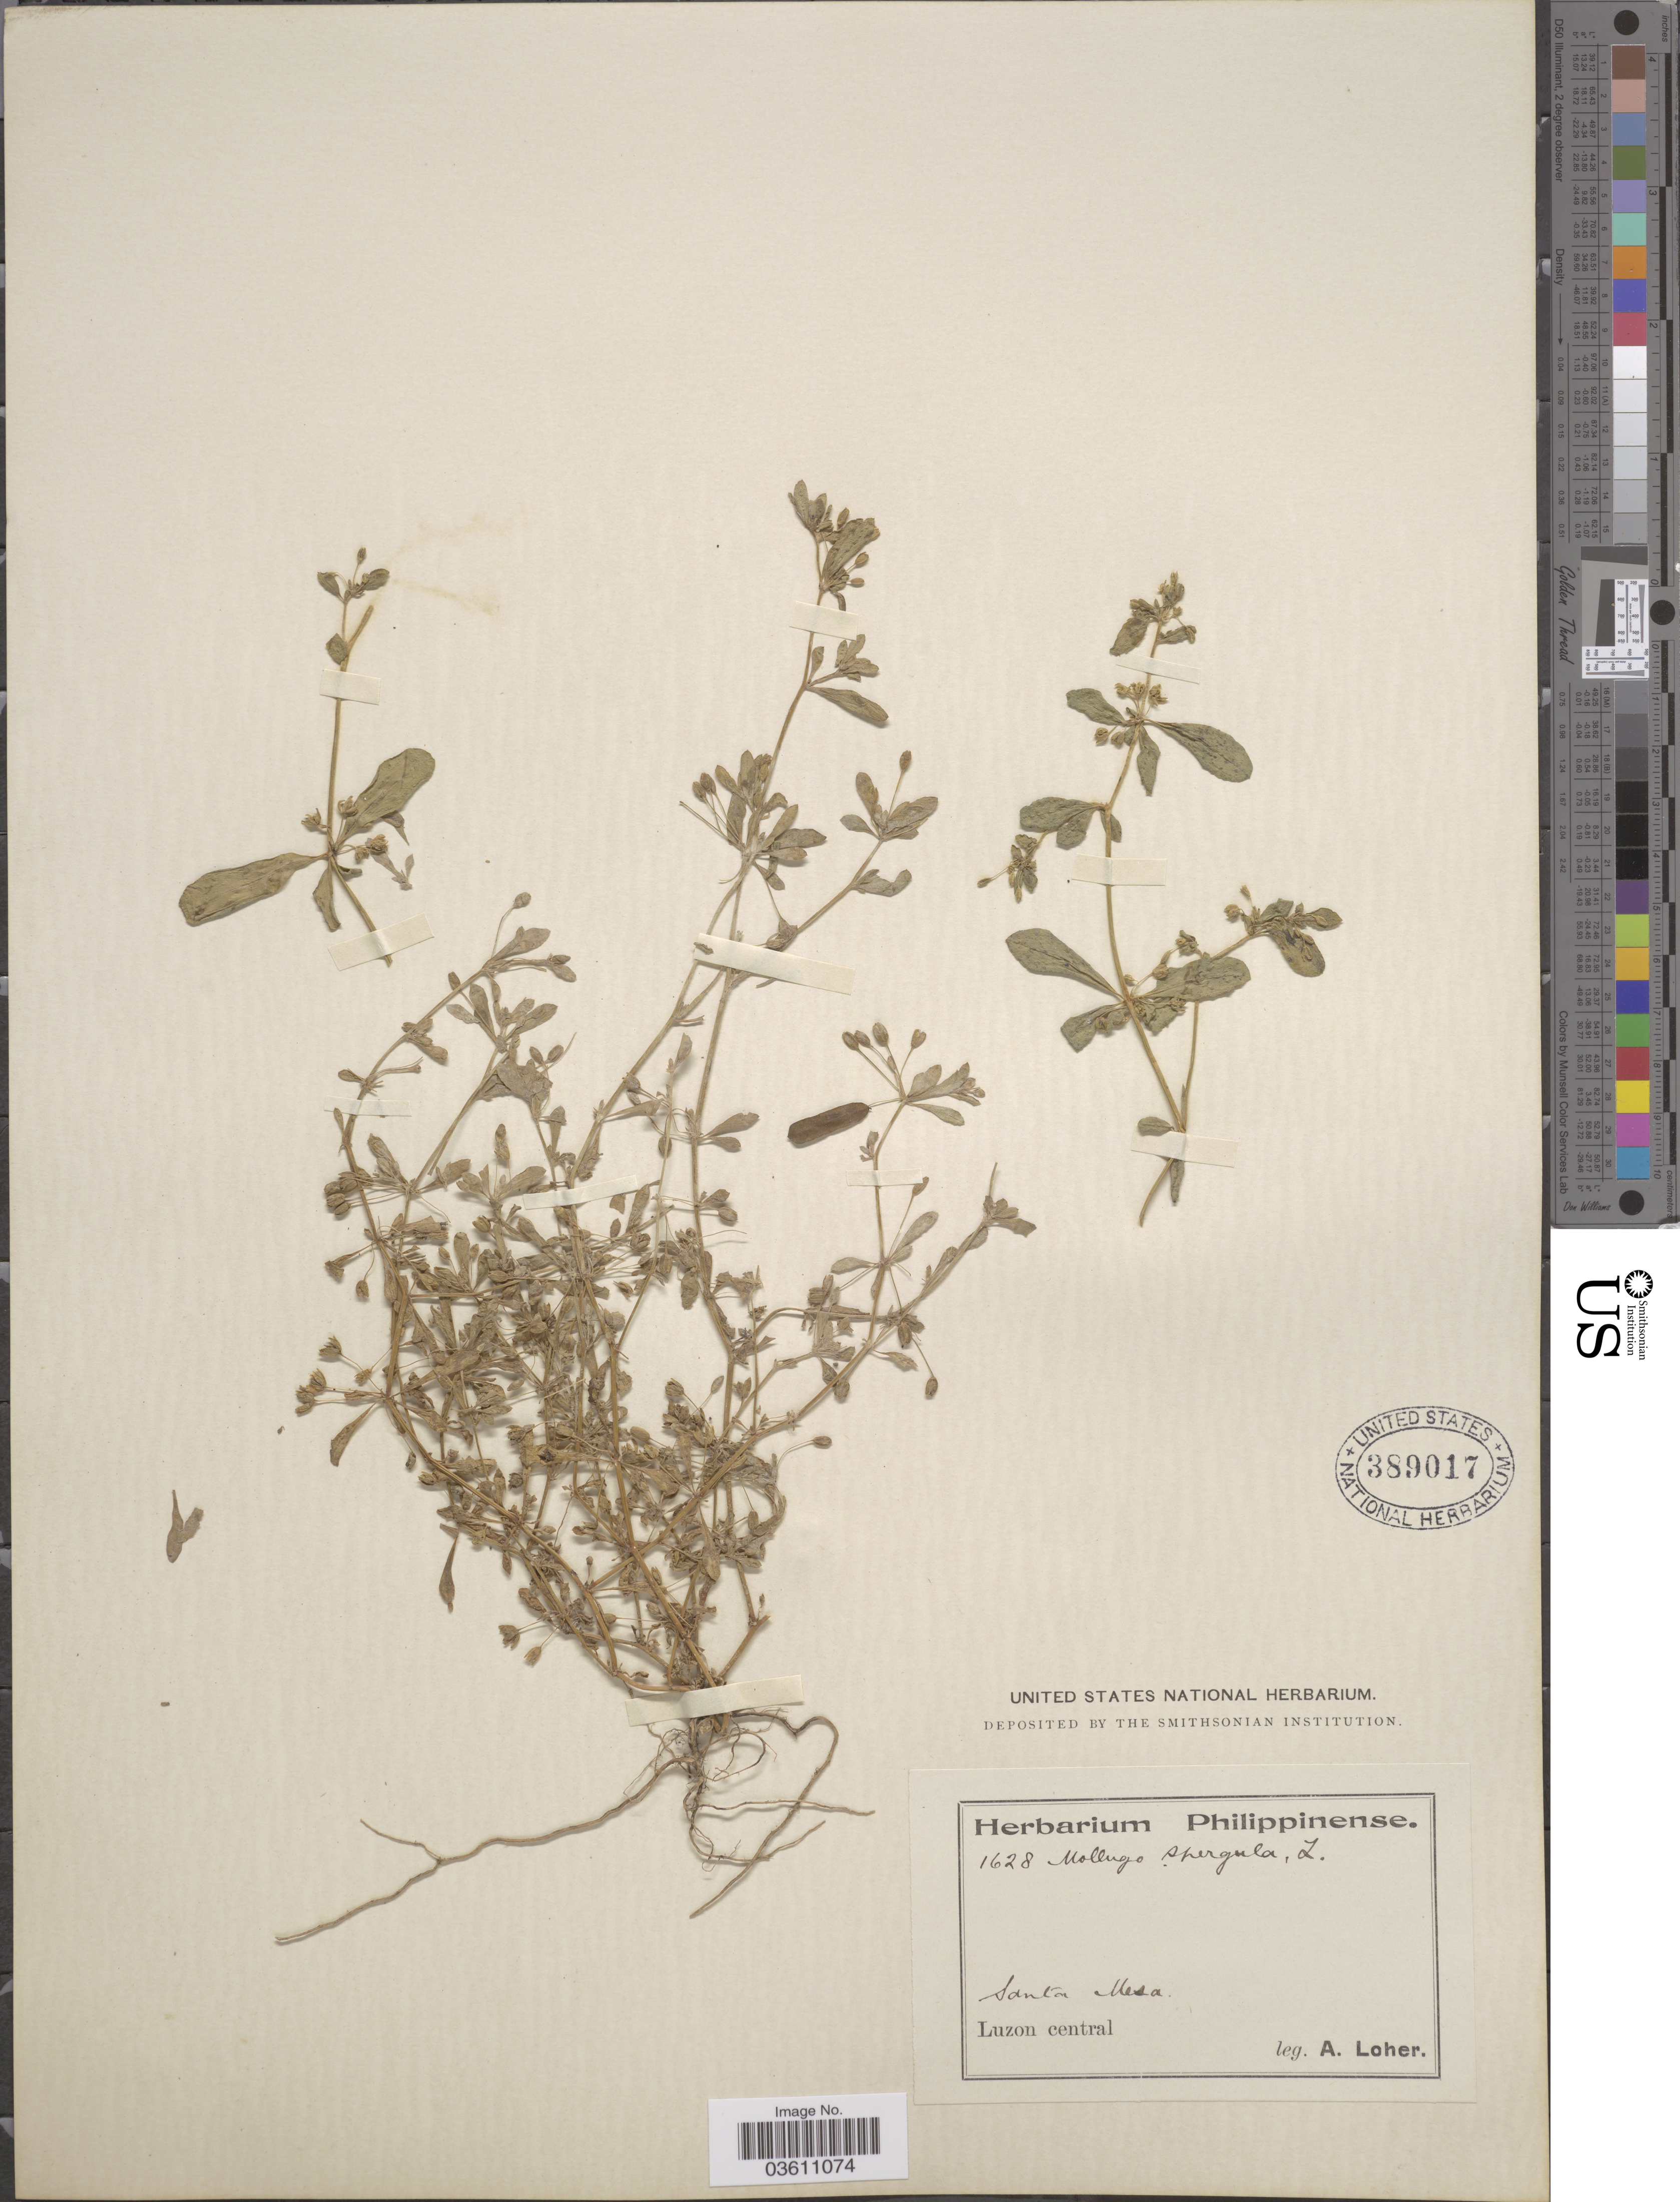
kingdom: Plantae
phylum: Tracheophyta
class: Magnoliopsida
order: Caryophyllales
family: Molluginaceae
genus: Glinus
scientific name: Glinus oppositifolius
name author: (L.) Aug. DC.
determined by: Strong, Mark T., (BOT), Smithsonian Institution - National Museum of Natural History (UNITED STATES)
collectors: A. Loher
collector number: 1628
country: Philippines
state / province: Central Luzon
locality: Santa Mesa. Luzon central.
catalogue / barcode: US 389017